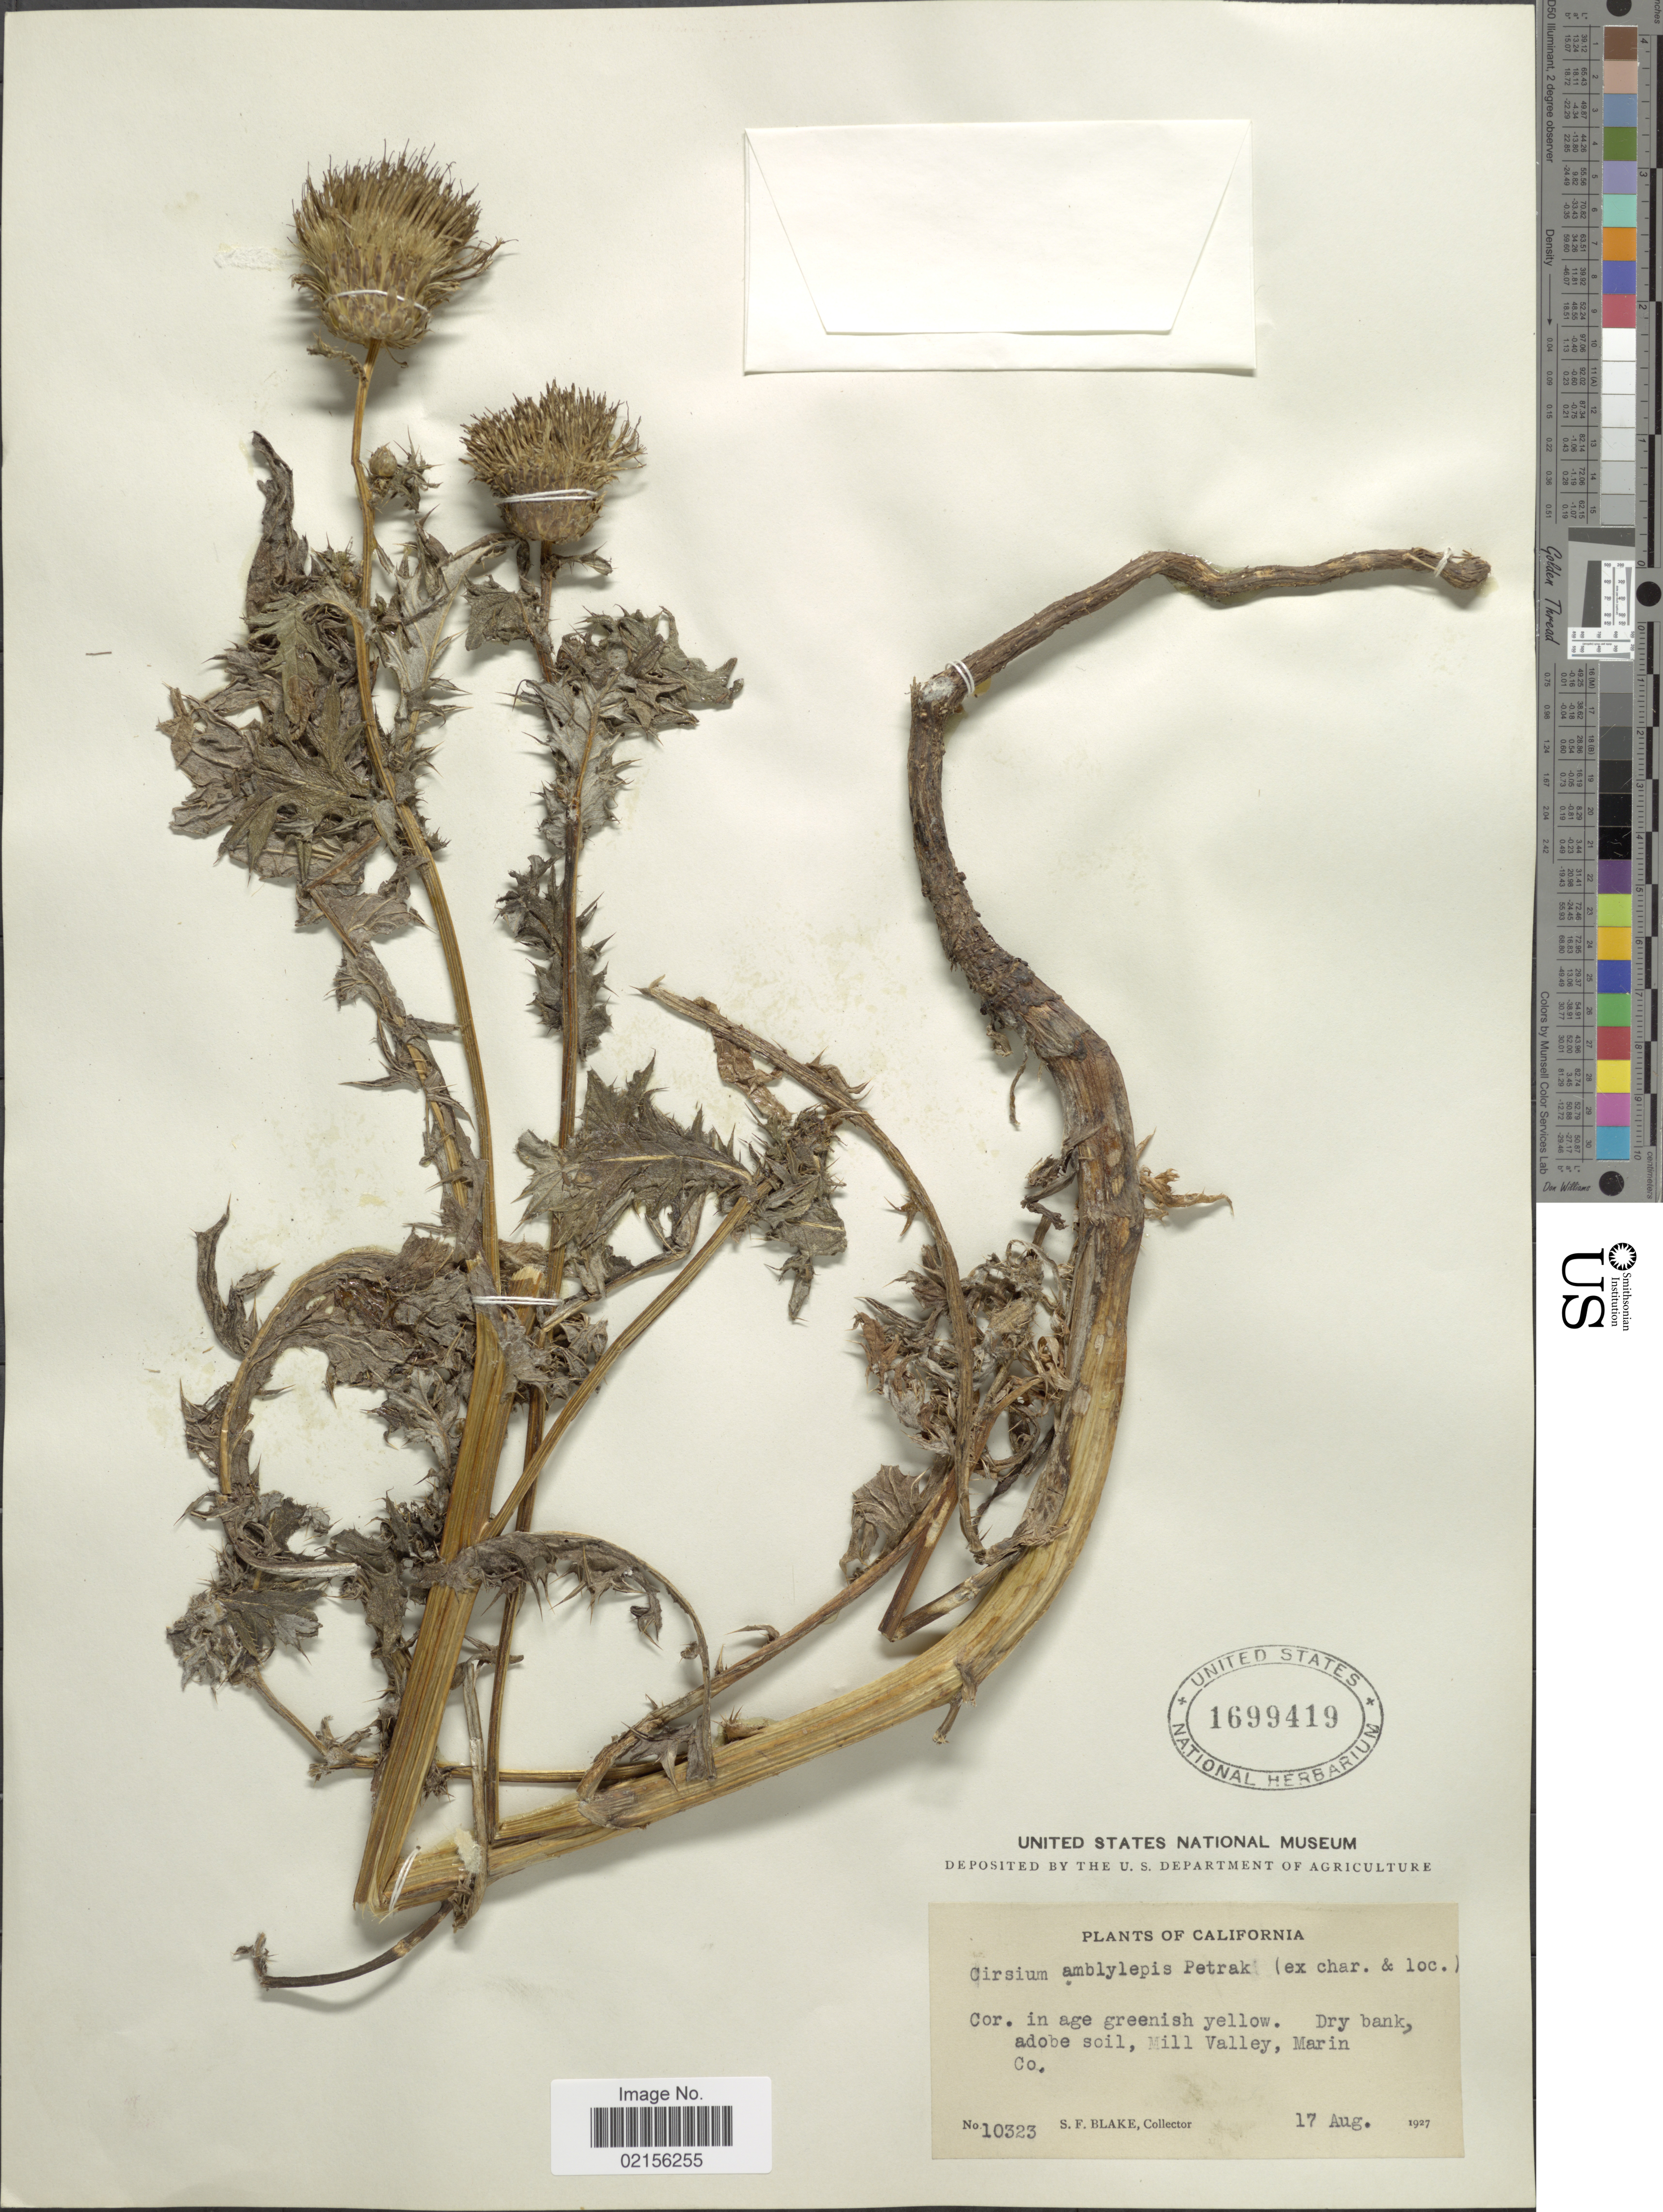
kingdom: Plantae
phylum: Tracheophyta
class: Magnoliopsida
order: Asterales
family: Asteraceae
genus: Cirsium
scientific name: Cirsium remotifolium var. odontolepis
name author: Petr.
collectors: S. Blake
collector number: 10323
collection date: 1927-08-17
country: United States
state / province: California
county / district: Marin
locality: Dry bank, adobe soil, Mill Valley, Marin Co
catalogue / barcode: US 1699419